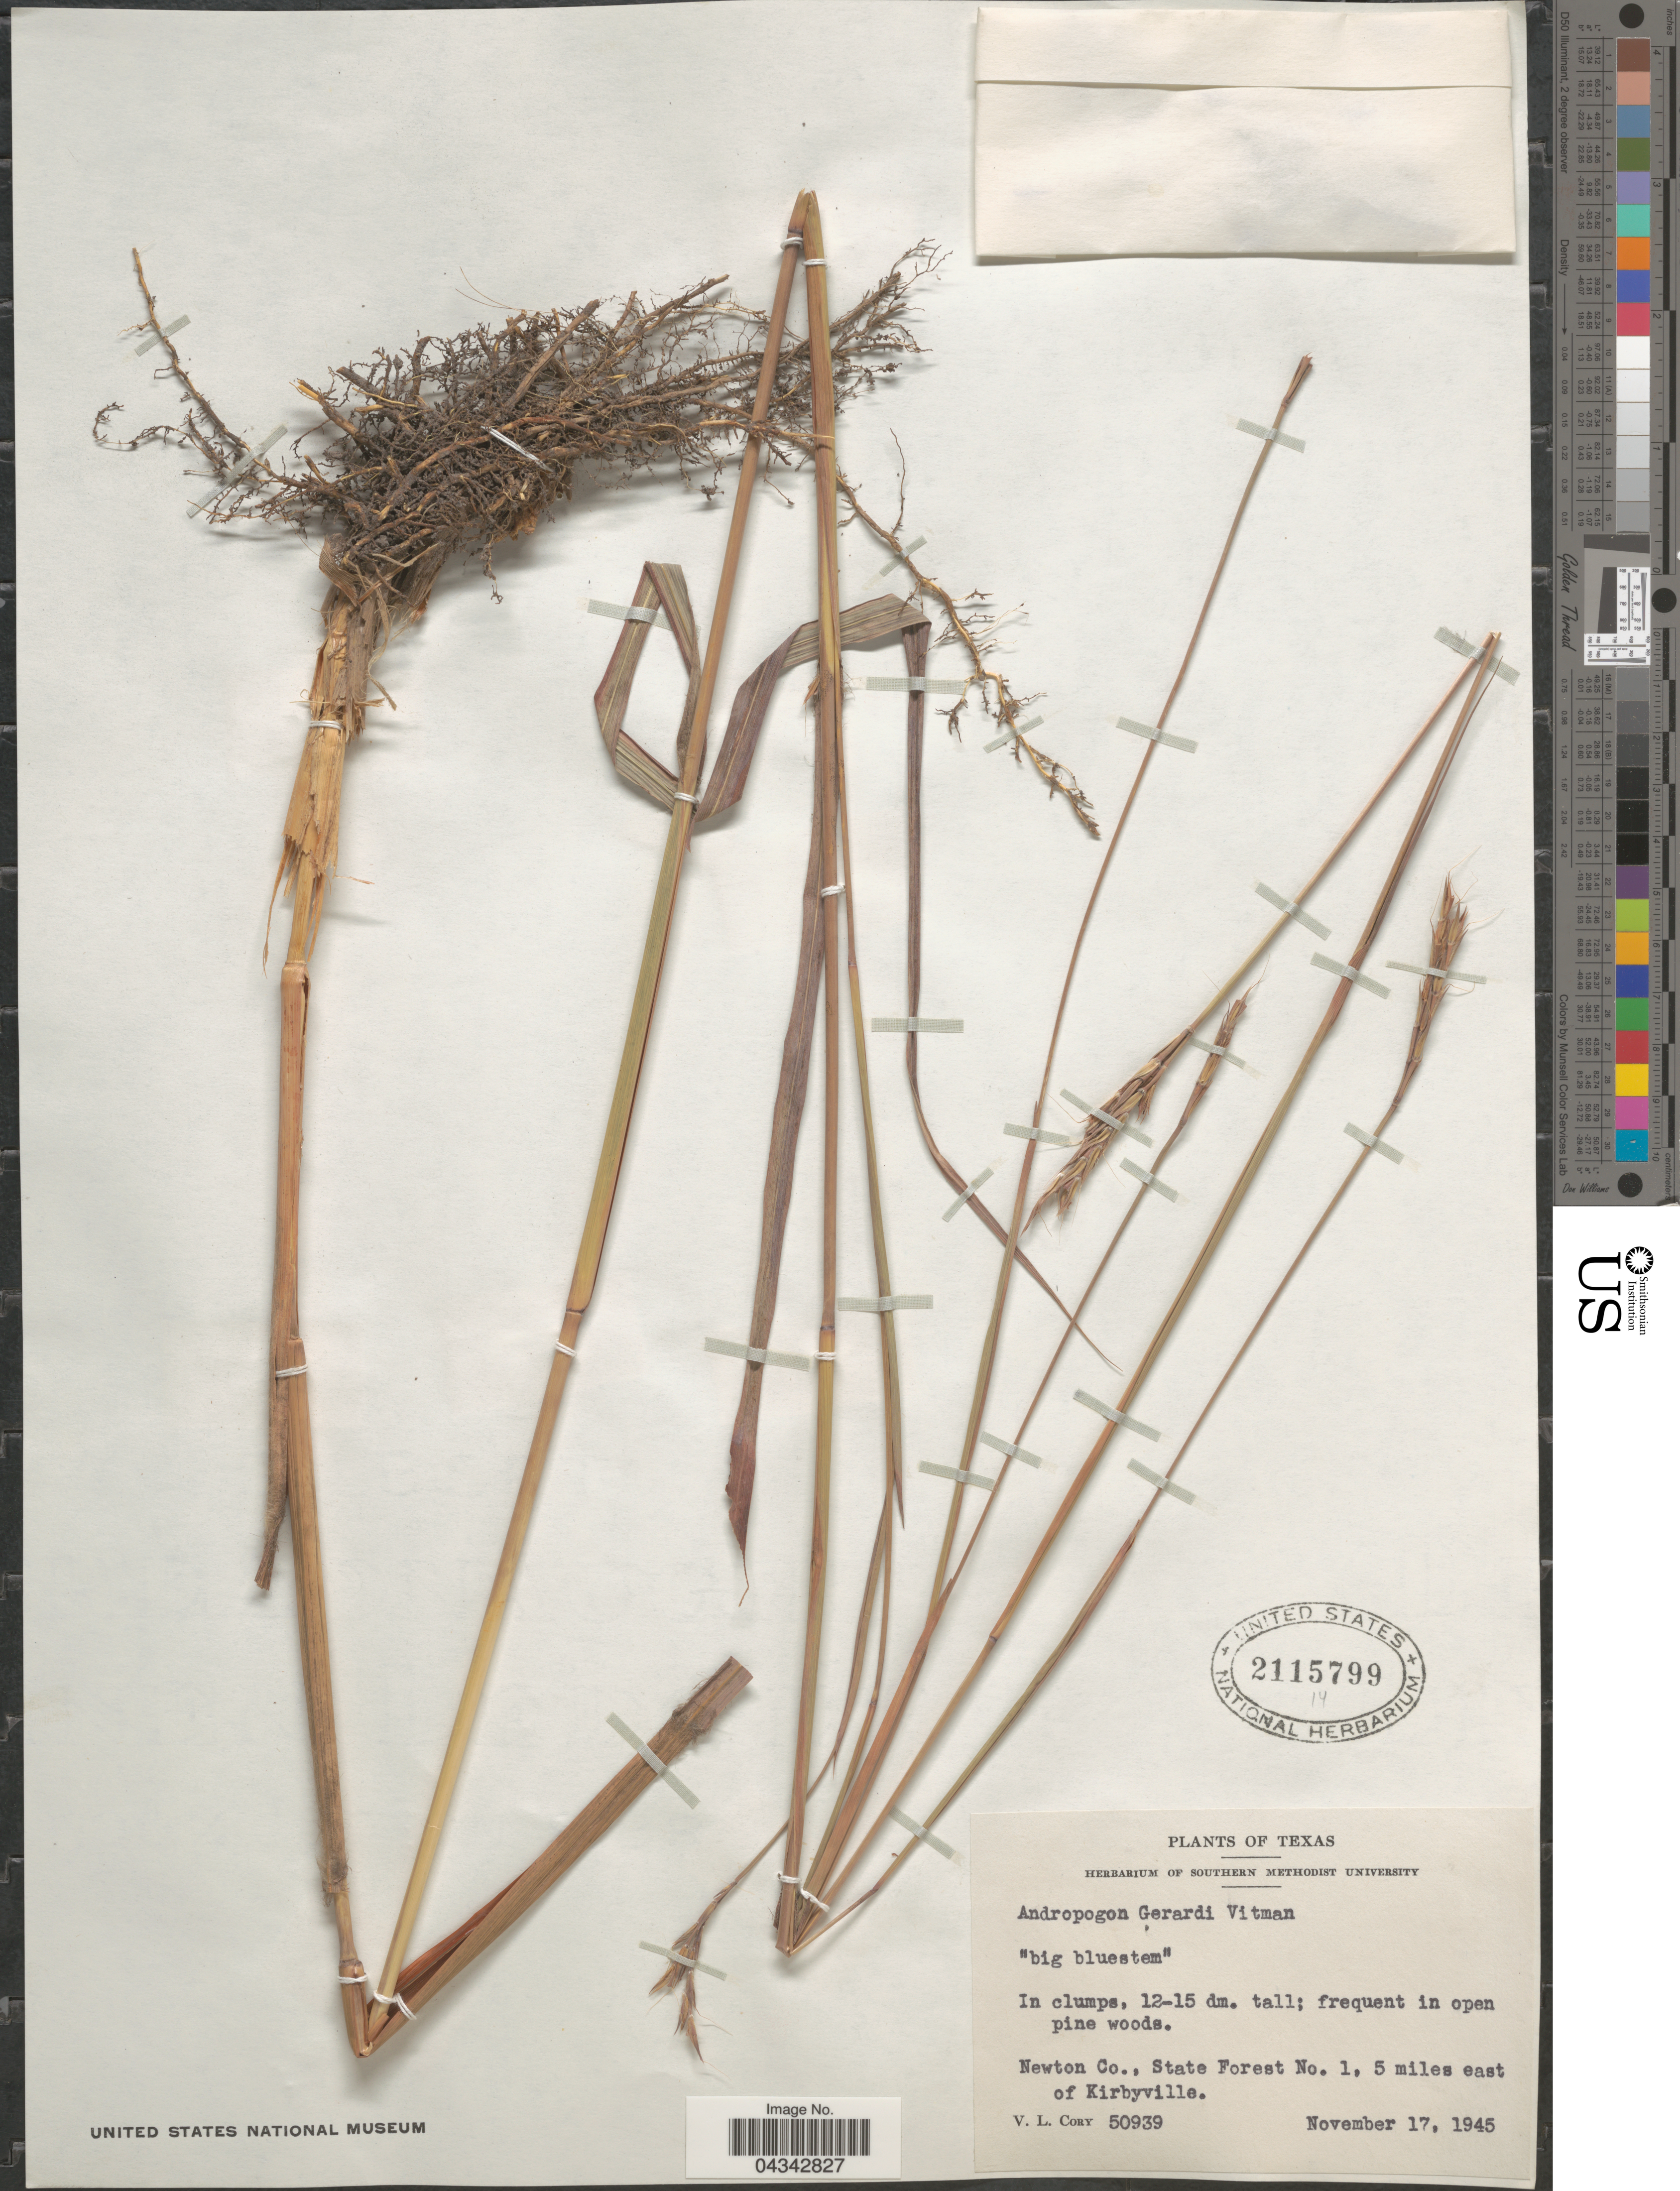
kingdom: Plantae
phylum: Tracheophyta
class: Liliopsida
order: Poales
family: Poaceae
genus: Andropogon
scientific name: Andropogon gerardii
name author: Vitman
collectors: V. Cory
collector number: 50939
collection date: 1945-11-17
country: United States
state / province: Texas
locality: Newton Co., State Forest No. 1, 5 miles east of Kirbyville.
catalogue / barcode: US 2115799